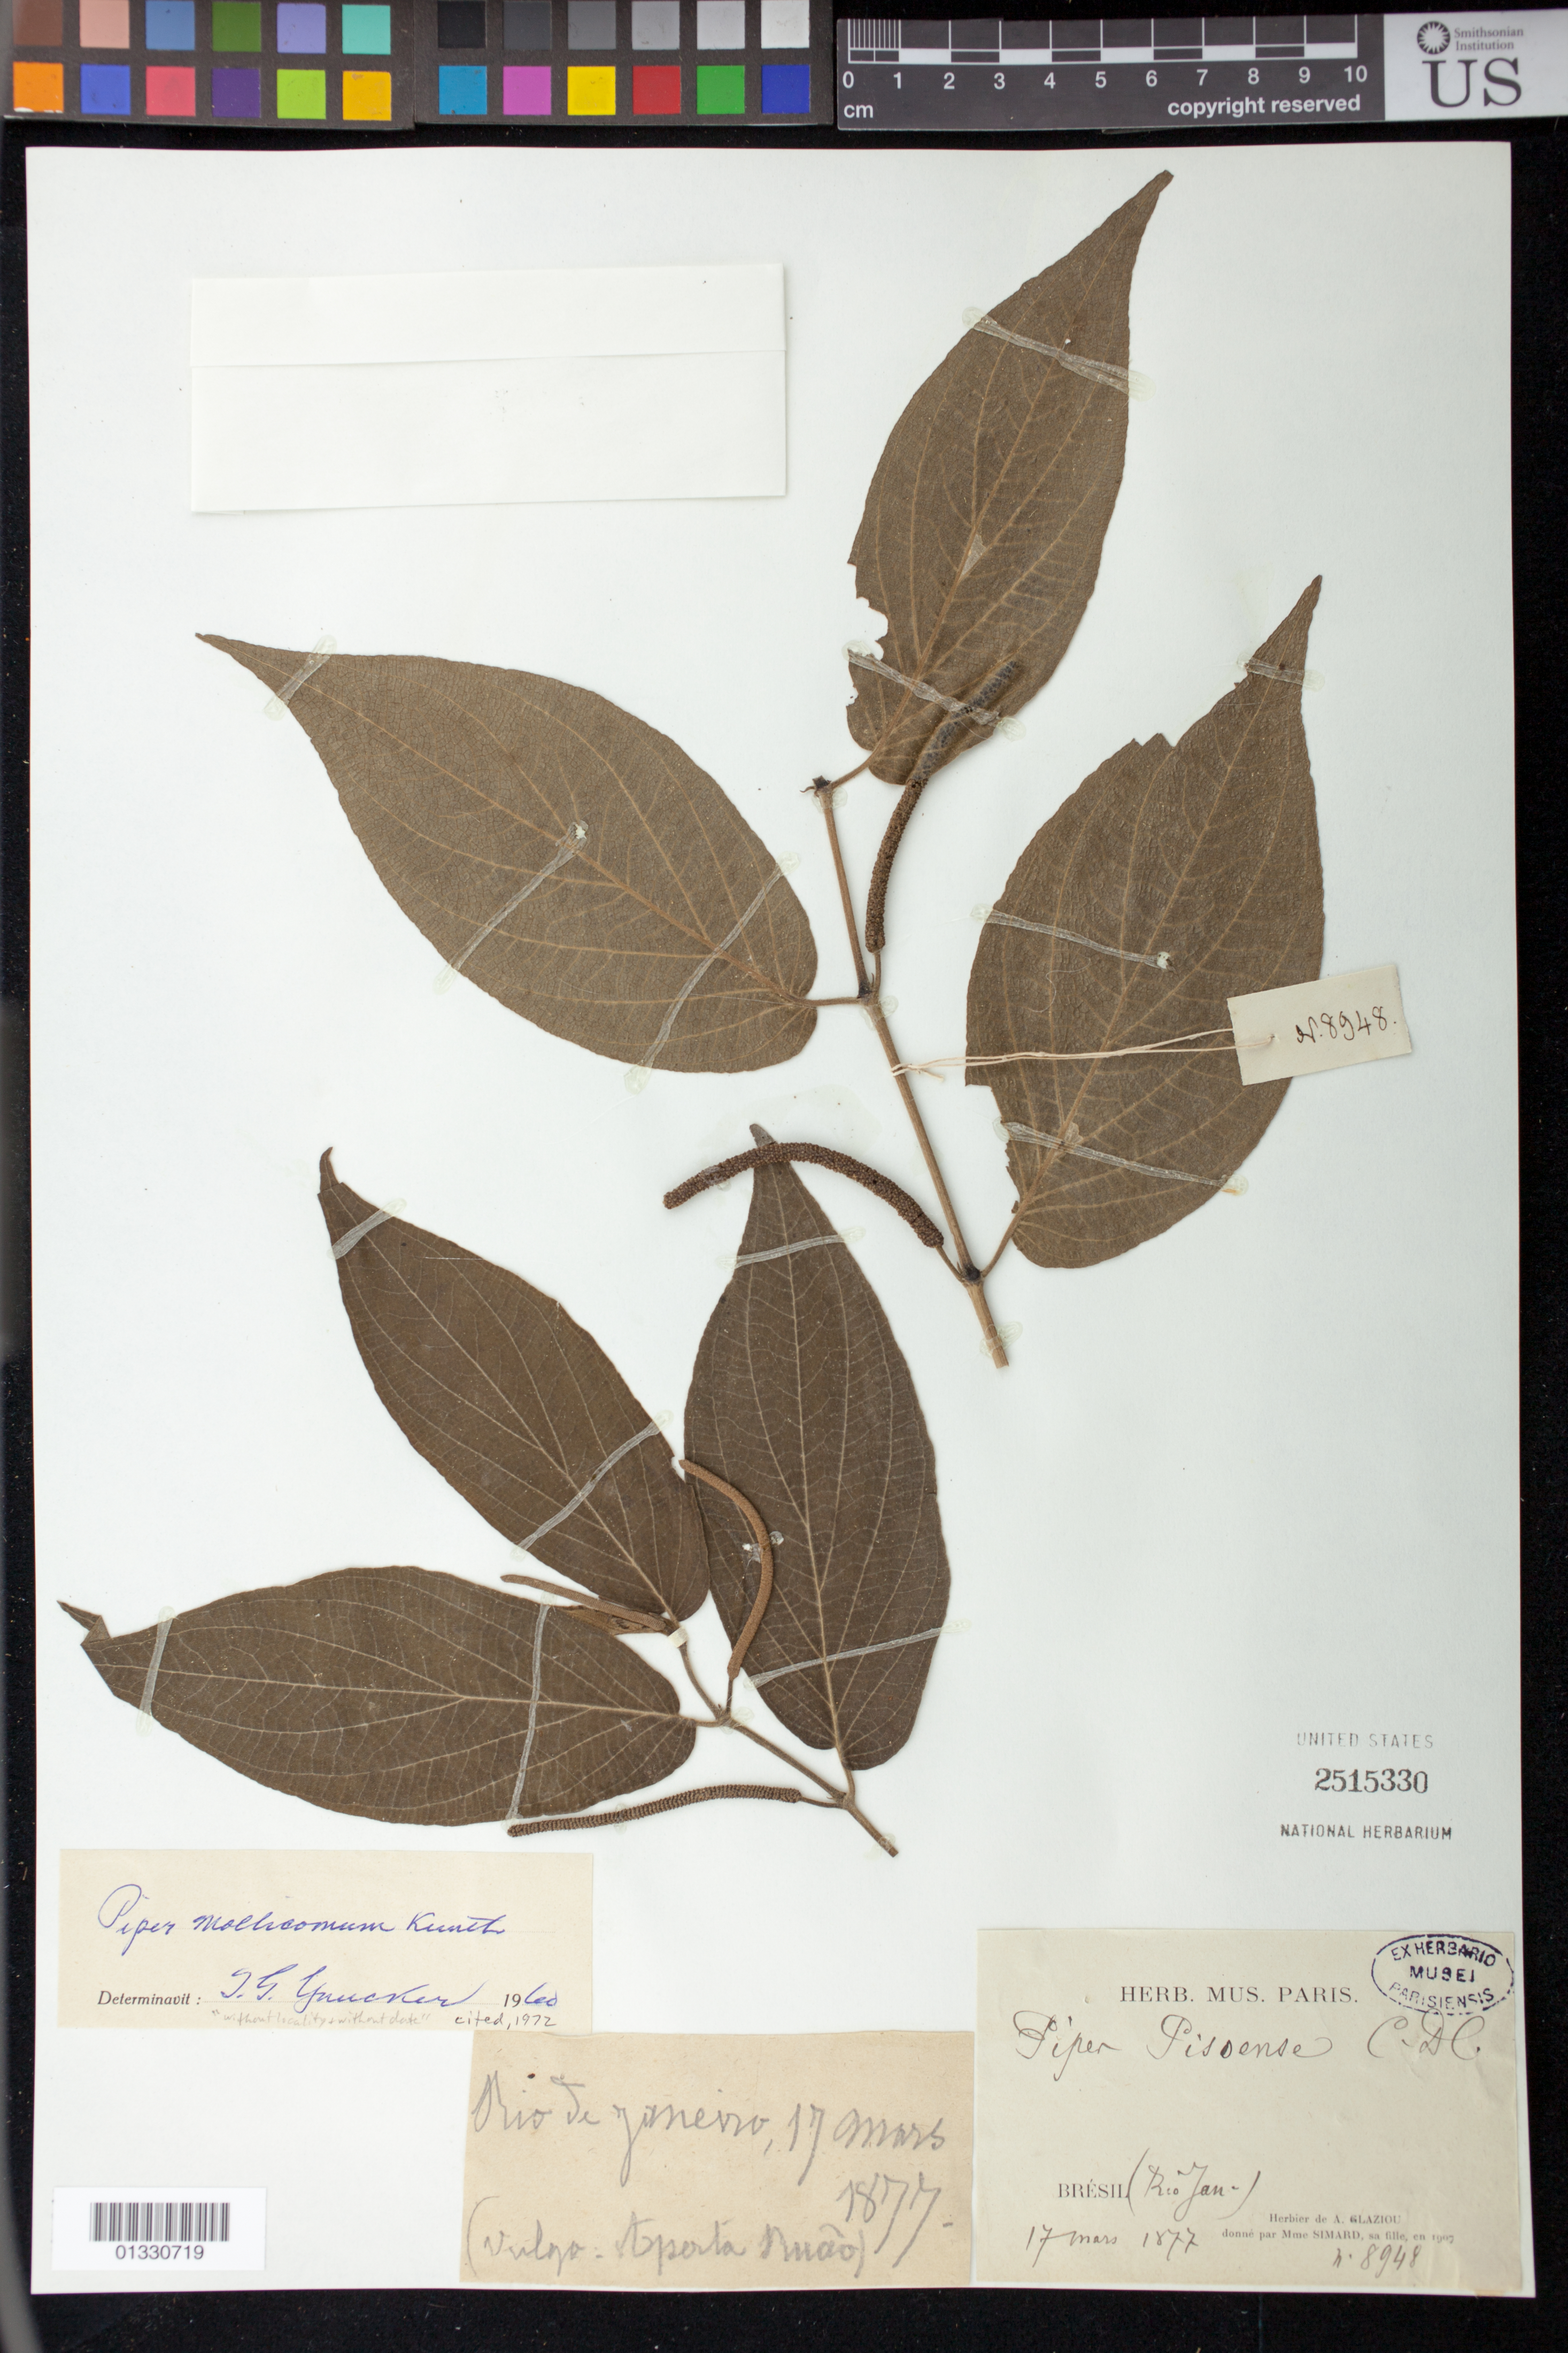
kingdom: Plantae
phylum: Tracheophyta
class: Magnoliopsida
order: Piperales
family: Piperaceae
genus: Piper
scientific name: Piper mollicomum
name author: Kunth ex Steud.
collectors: A. F. M. Glaziou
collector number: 8948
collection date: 1877-03-17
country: Brazil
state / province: Rio de Janeiro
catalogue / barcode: US 2515330